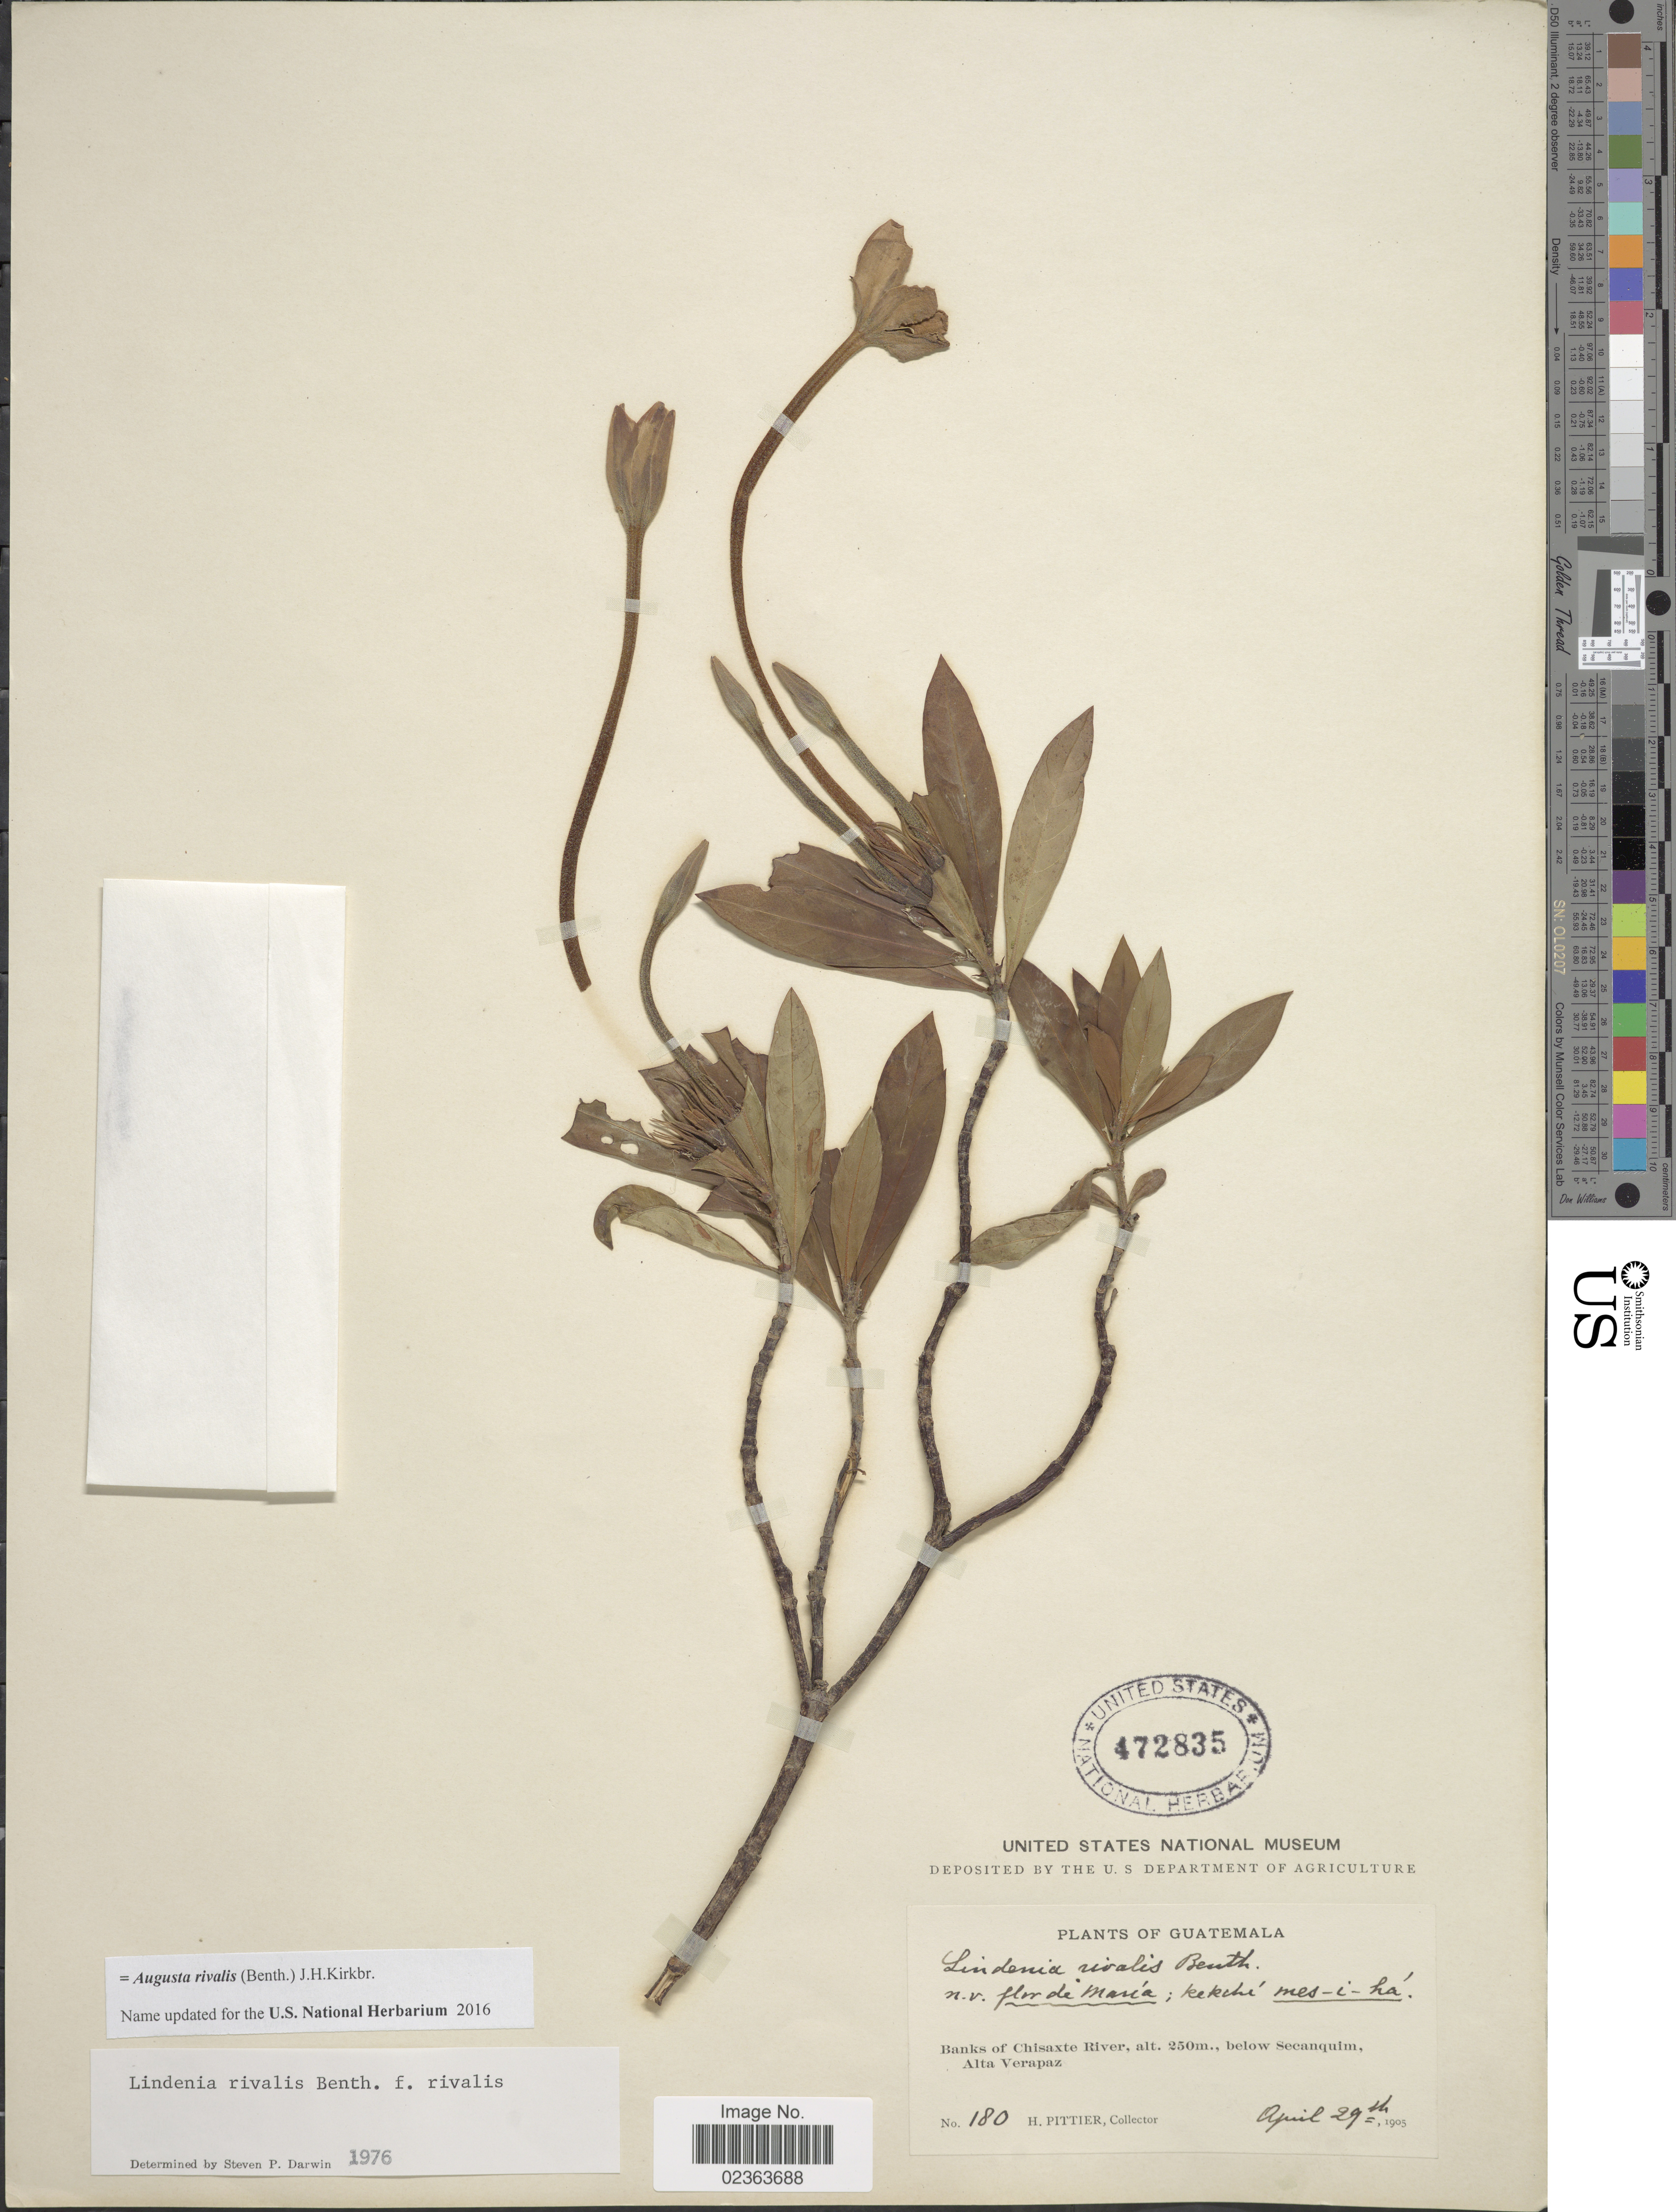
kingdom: Plantae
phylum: Tracheophyta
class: Magnoliopsida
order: Gentianales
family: Rubiaceae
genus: Augusta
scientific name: Augusta rivalis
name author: (Benth.) J.H. Kirkbr.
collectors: H. F. Pittier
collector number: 180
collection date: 1905-04-29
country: Guatemala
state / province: Alta Verapaz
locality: Banks of Chisaxte River., below Secanquim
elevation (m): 250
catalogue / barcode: US 472835